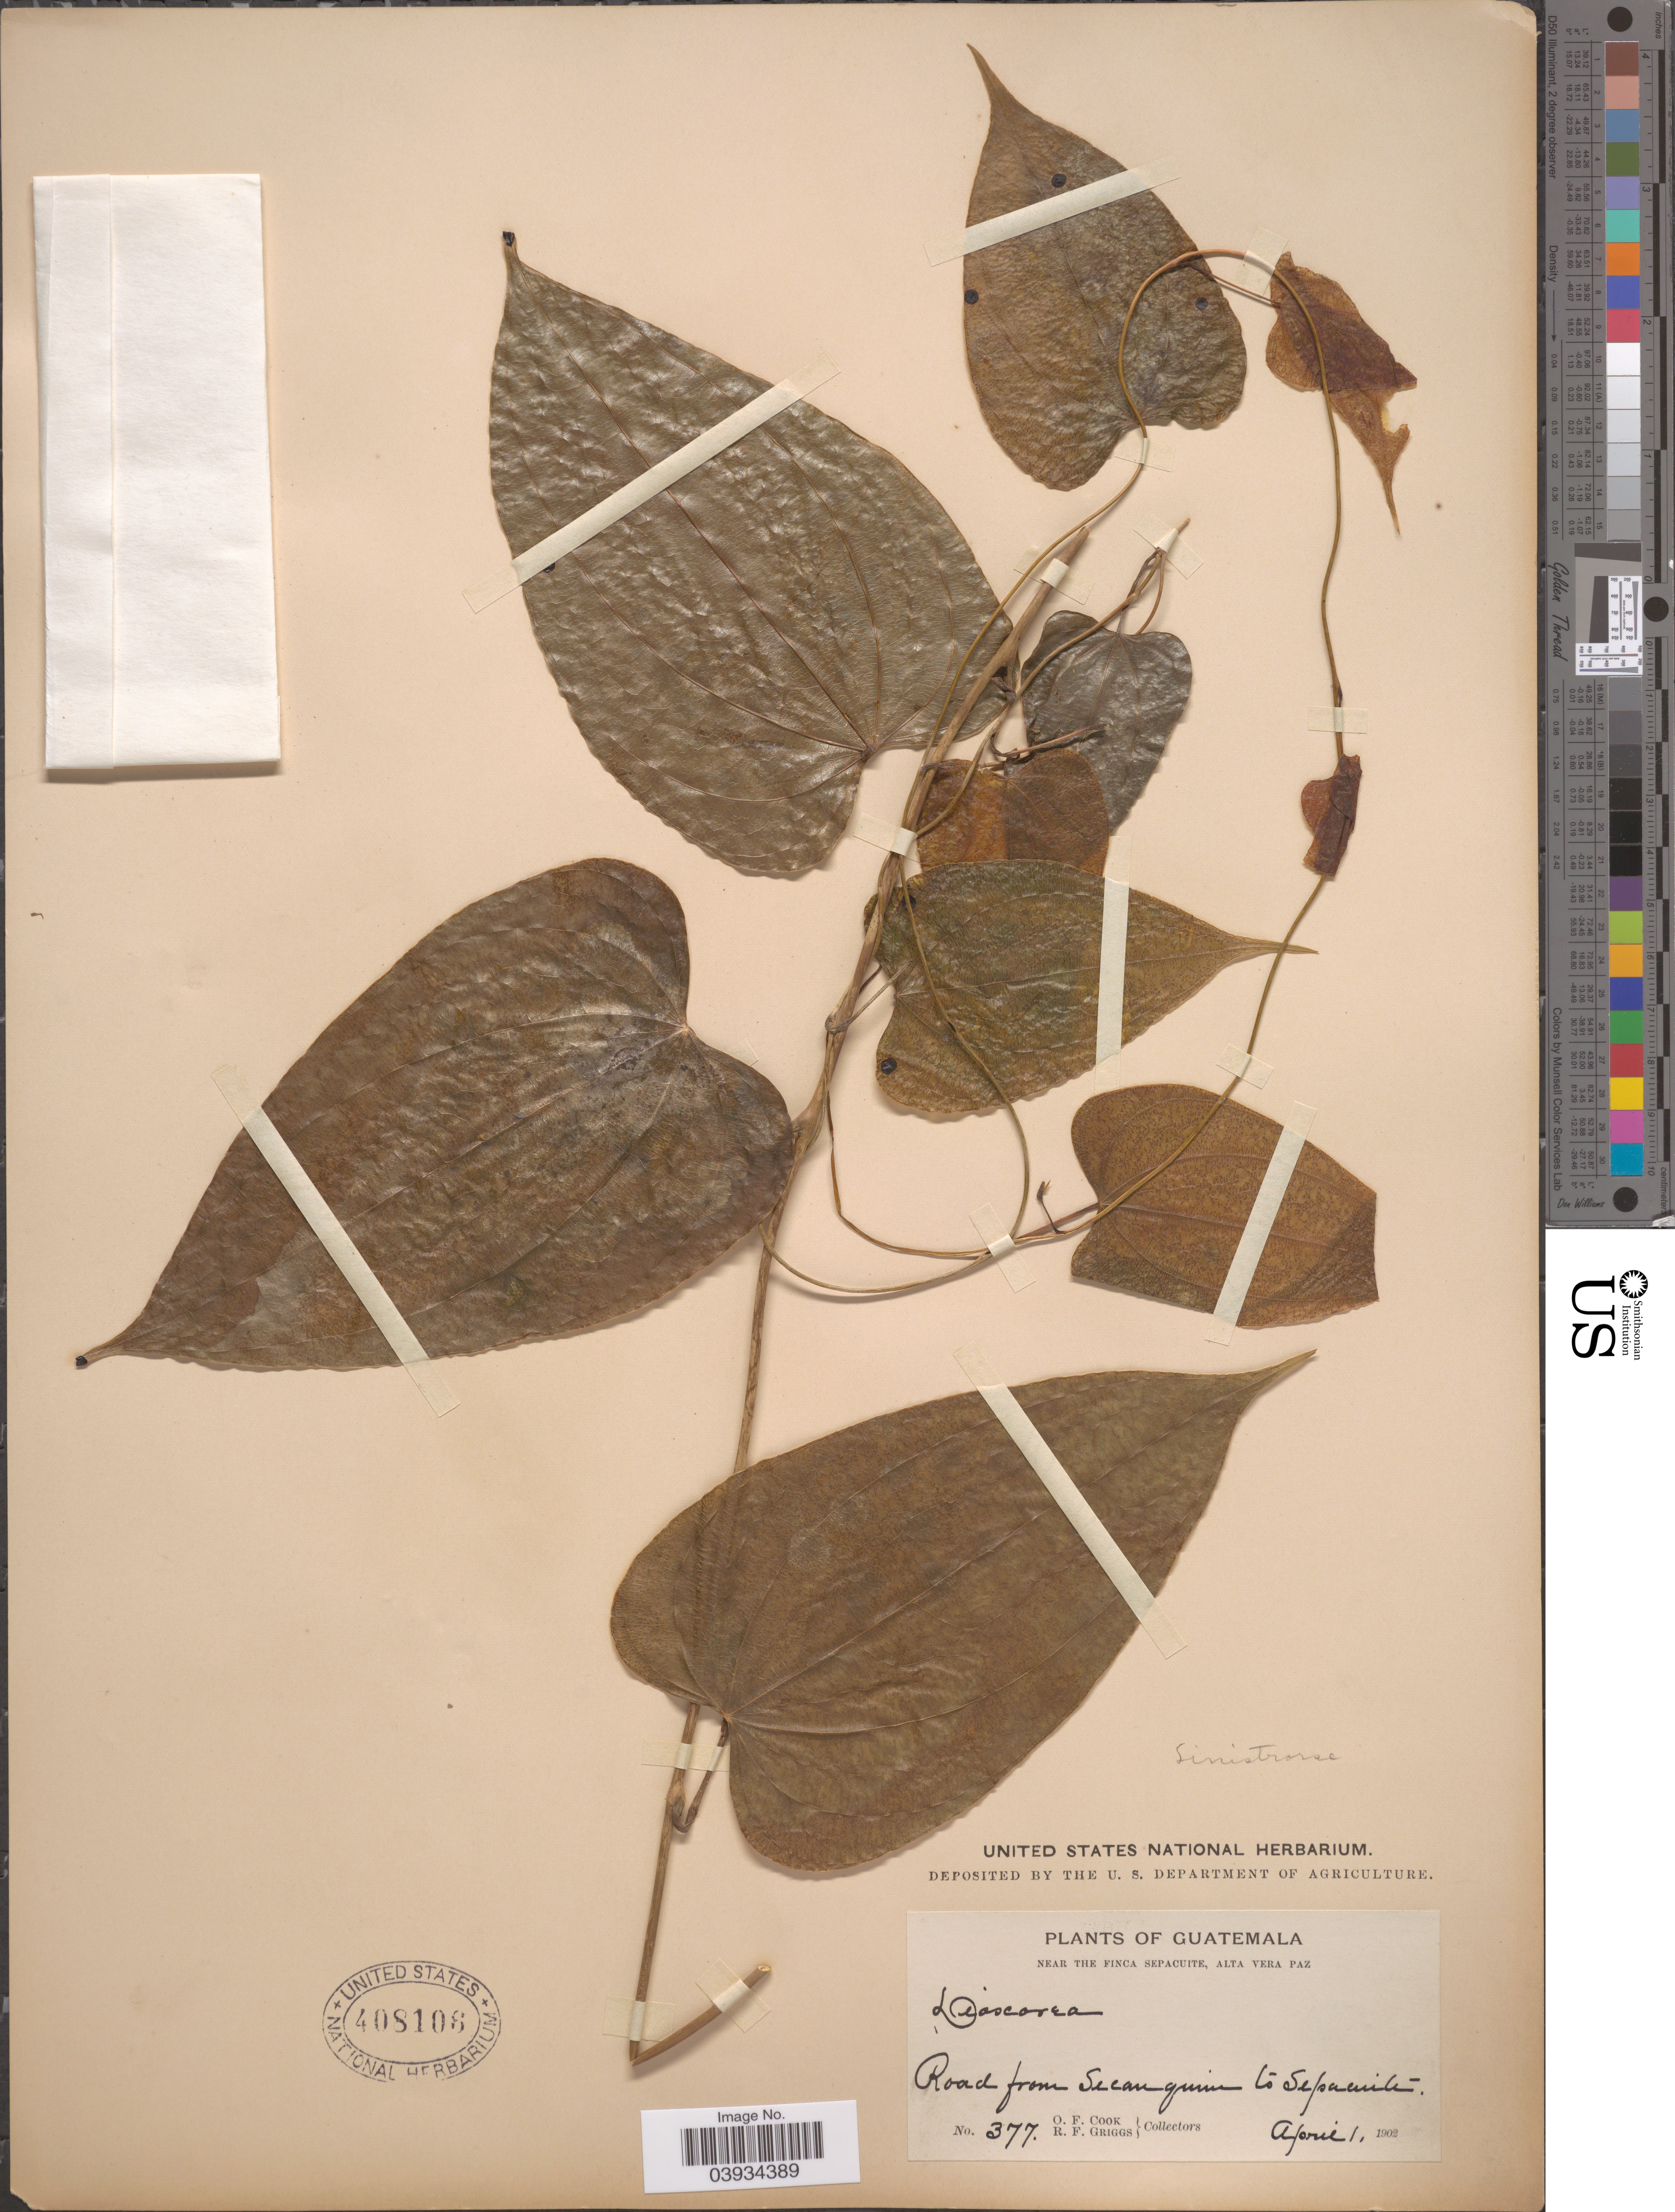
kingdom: Plantae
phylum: Tracheophyta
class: Liliopsida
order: Dioscoreales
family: Dioscoreaceae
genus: Dioscorea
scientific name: Dioscorea bernoulliana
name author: Prain & Burkill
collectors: O. F. Cook & R. F. Griggs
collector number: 377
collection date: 1902-04-01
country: Guatemala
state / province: Alta Verapaz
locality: Near the Finca Sepacuite, Alta Vera Paz. Road from Secanquim to Sepacuite.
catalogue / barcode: US 408106